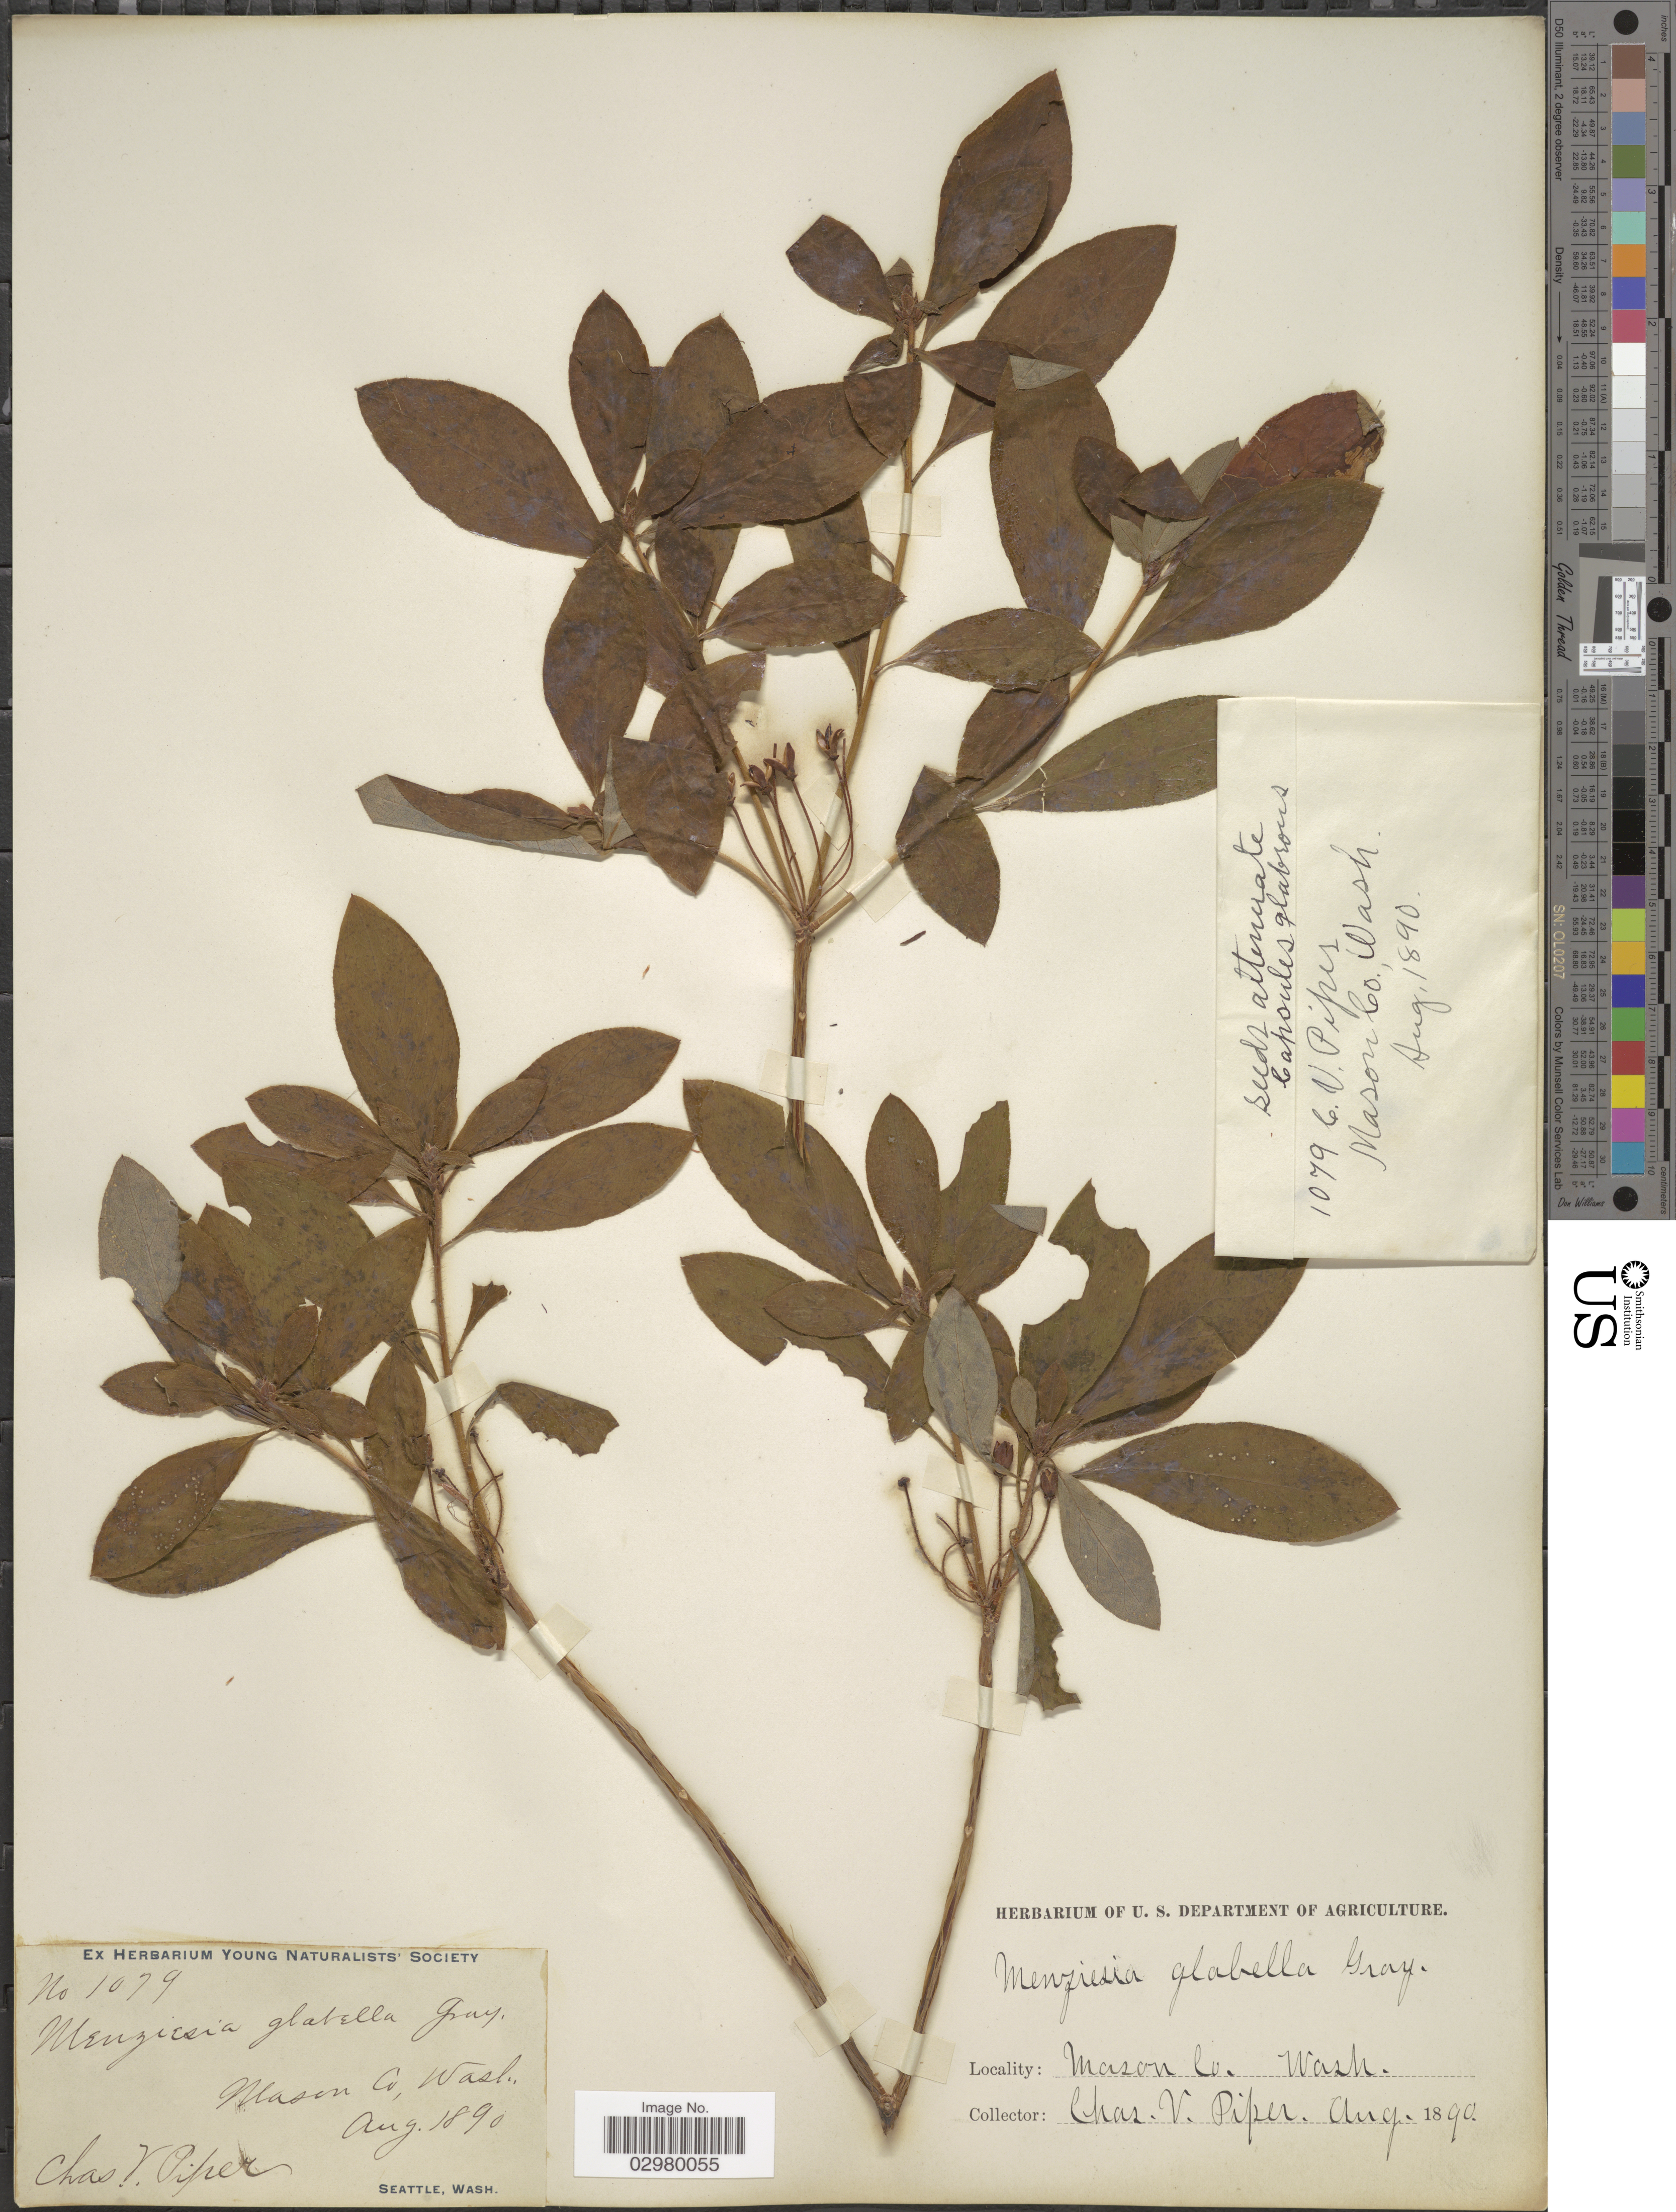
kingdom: Plantae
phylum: Tracheophyta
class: Magnoliopsida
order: Ericales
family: Ericaceae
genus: Menziesia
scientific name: Menziesia ferruginea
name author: Sm.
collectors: C. V. Piper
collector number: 1079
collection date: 1890-08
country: United States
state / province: Washington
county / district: Mason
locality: Mason Co.